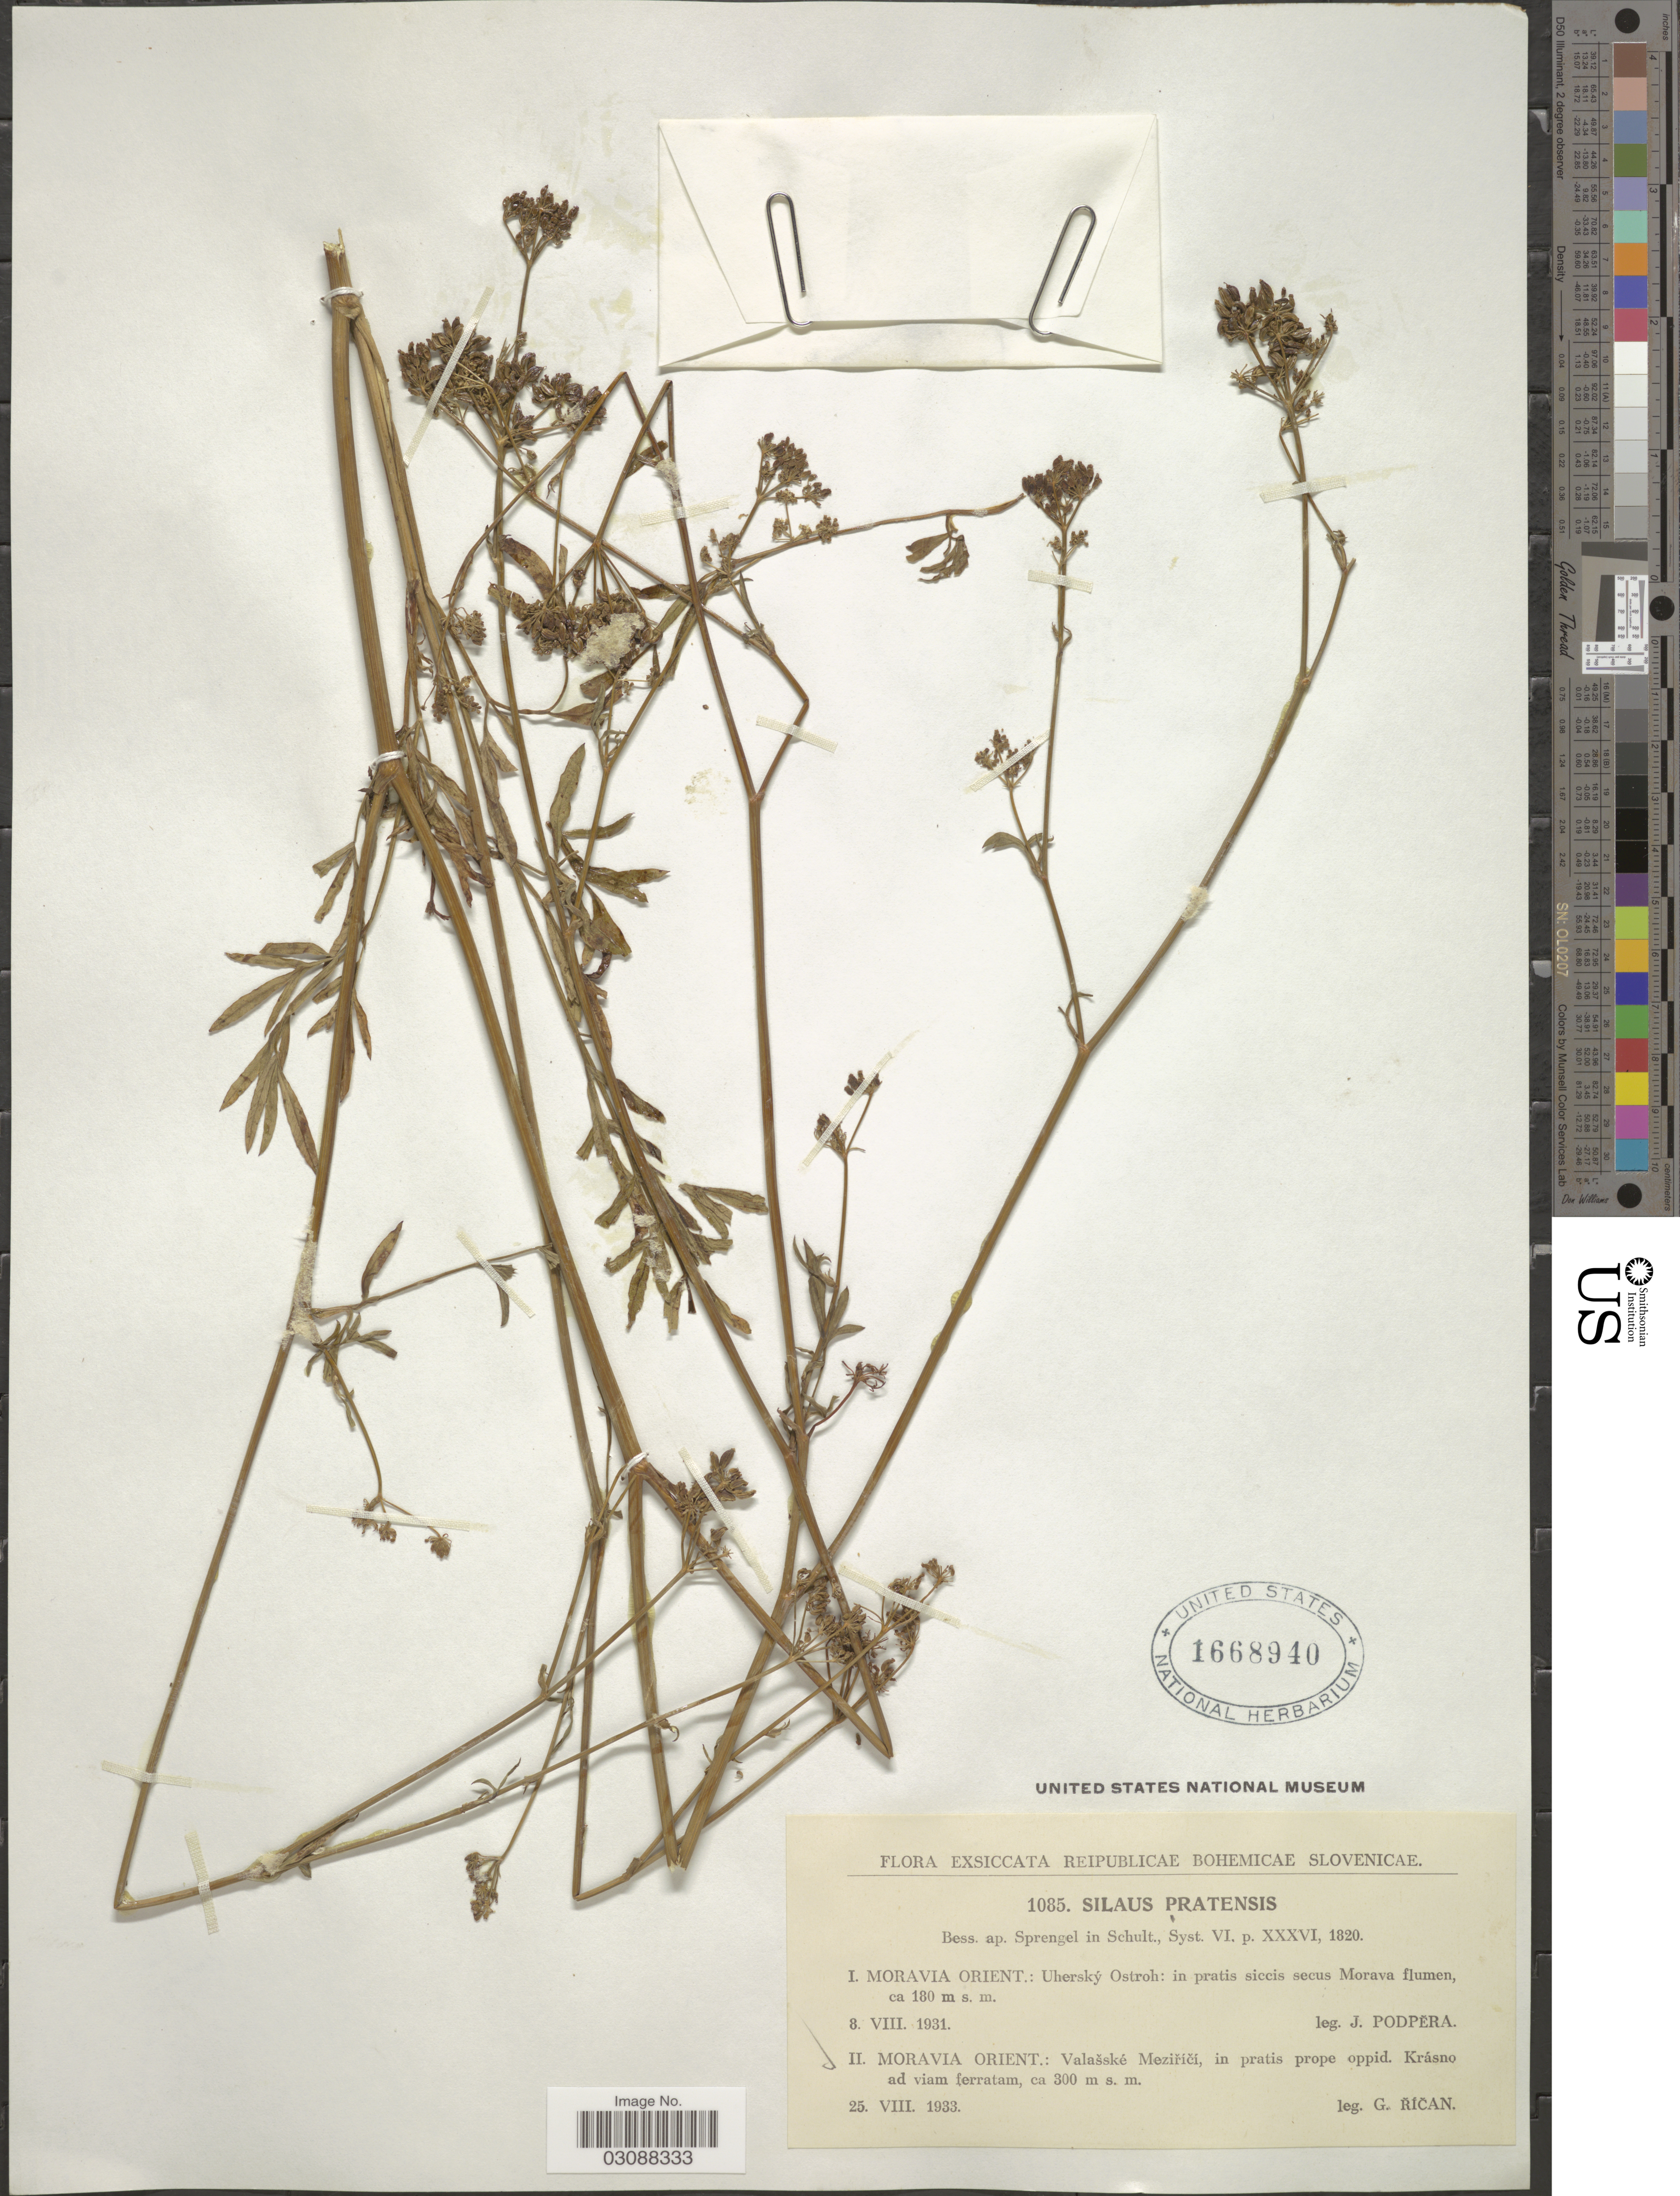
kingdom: Plantae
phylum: Tracheophyta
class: Magnoliopsida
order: Apiales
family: Apiaceae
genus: Silaus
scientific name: Silaus pratensis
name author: (Crantz) Besser ex Schult.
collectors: G. Rican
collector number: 1085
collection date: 1933-08-25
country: Czechia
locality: Reipublicae Bohemicae Slovenicae. Moravia Orient.: Valašské Meziříčí, in pratis prope oppid. Krásno.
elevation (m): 300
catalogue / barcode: US 1668940